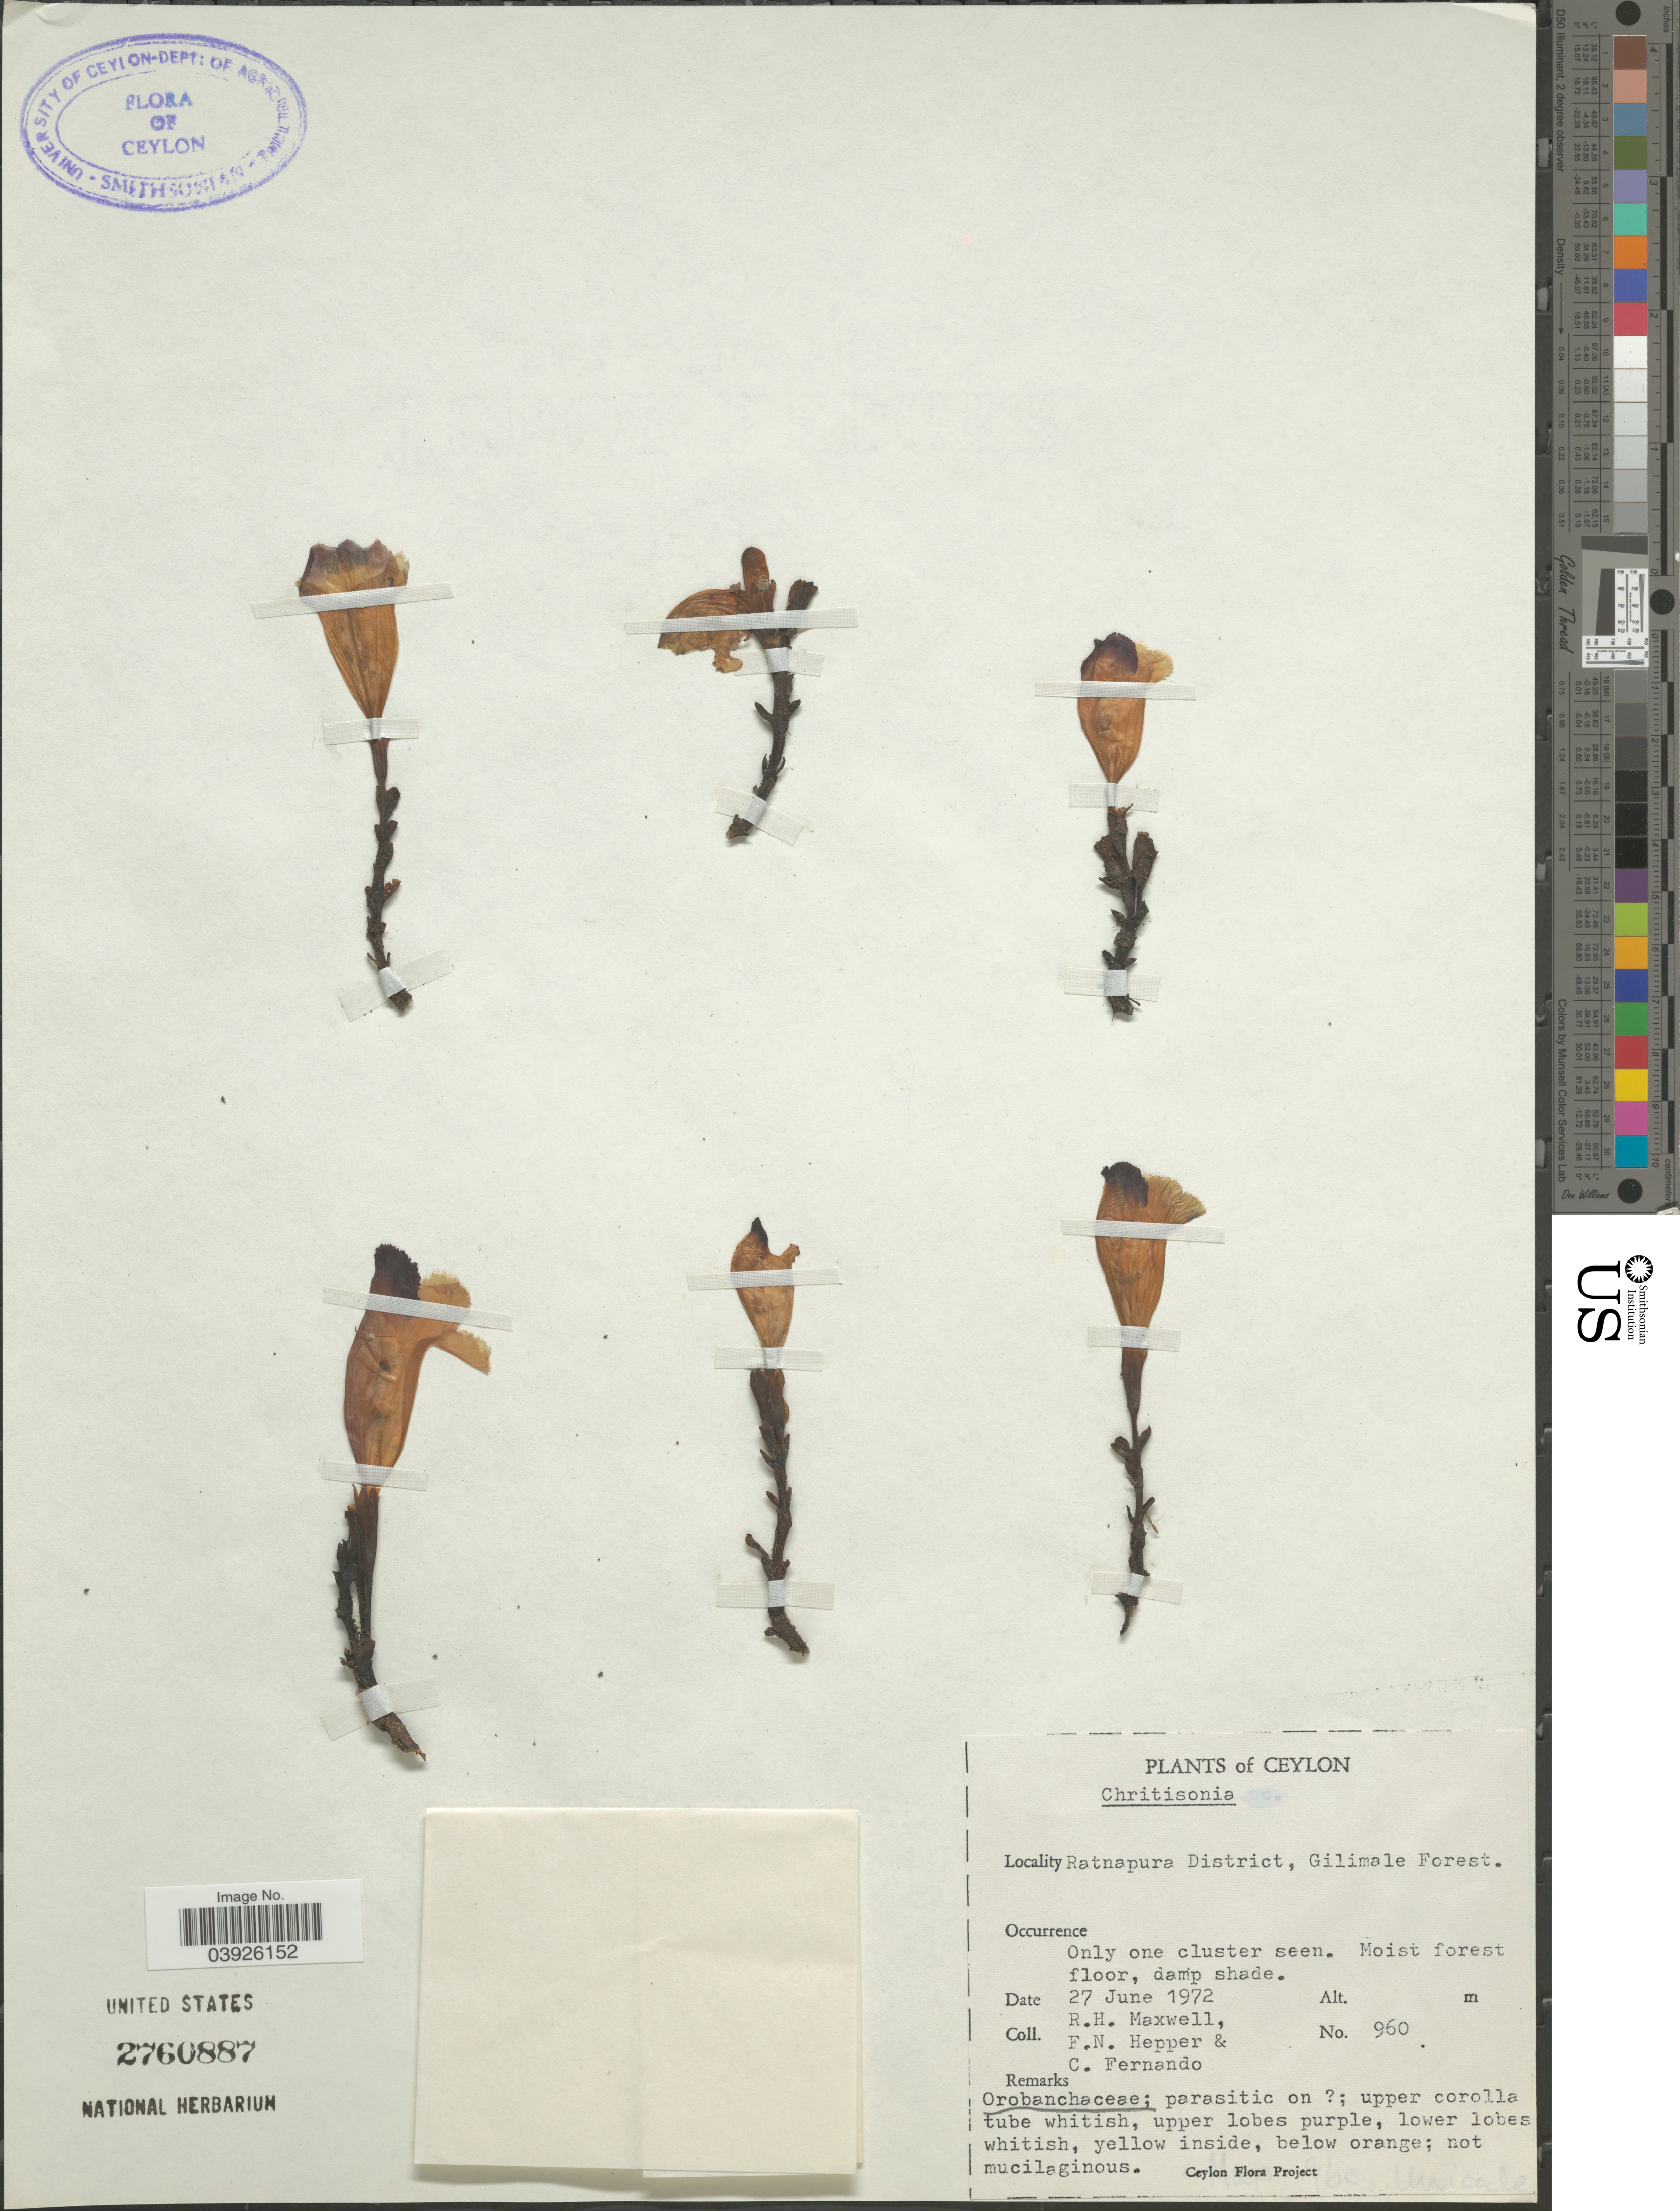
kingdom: Plantae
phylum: Tracheophyta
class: Magnoliopsida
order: Lamiales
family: Orobanchaceae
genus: Christisonia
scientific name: Christisonia sp.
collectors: R. Maxwell, F. Hepper & C. Fernando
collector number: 960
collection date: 1972-06-27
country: Sri Lanka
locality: Ceylon. Ratnapura District, Gilimale Forest.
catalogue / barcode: US 2760887